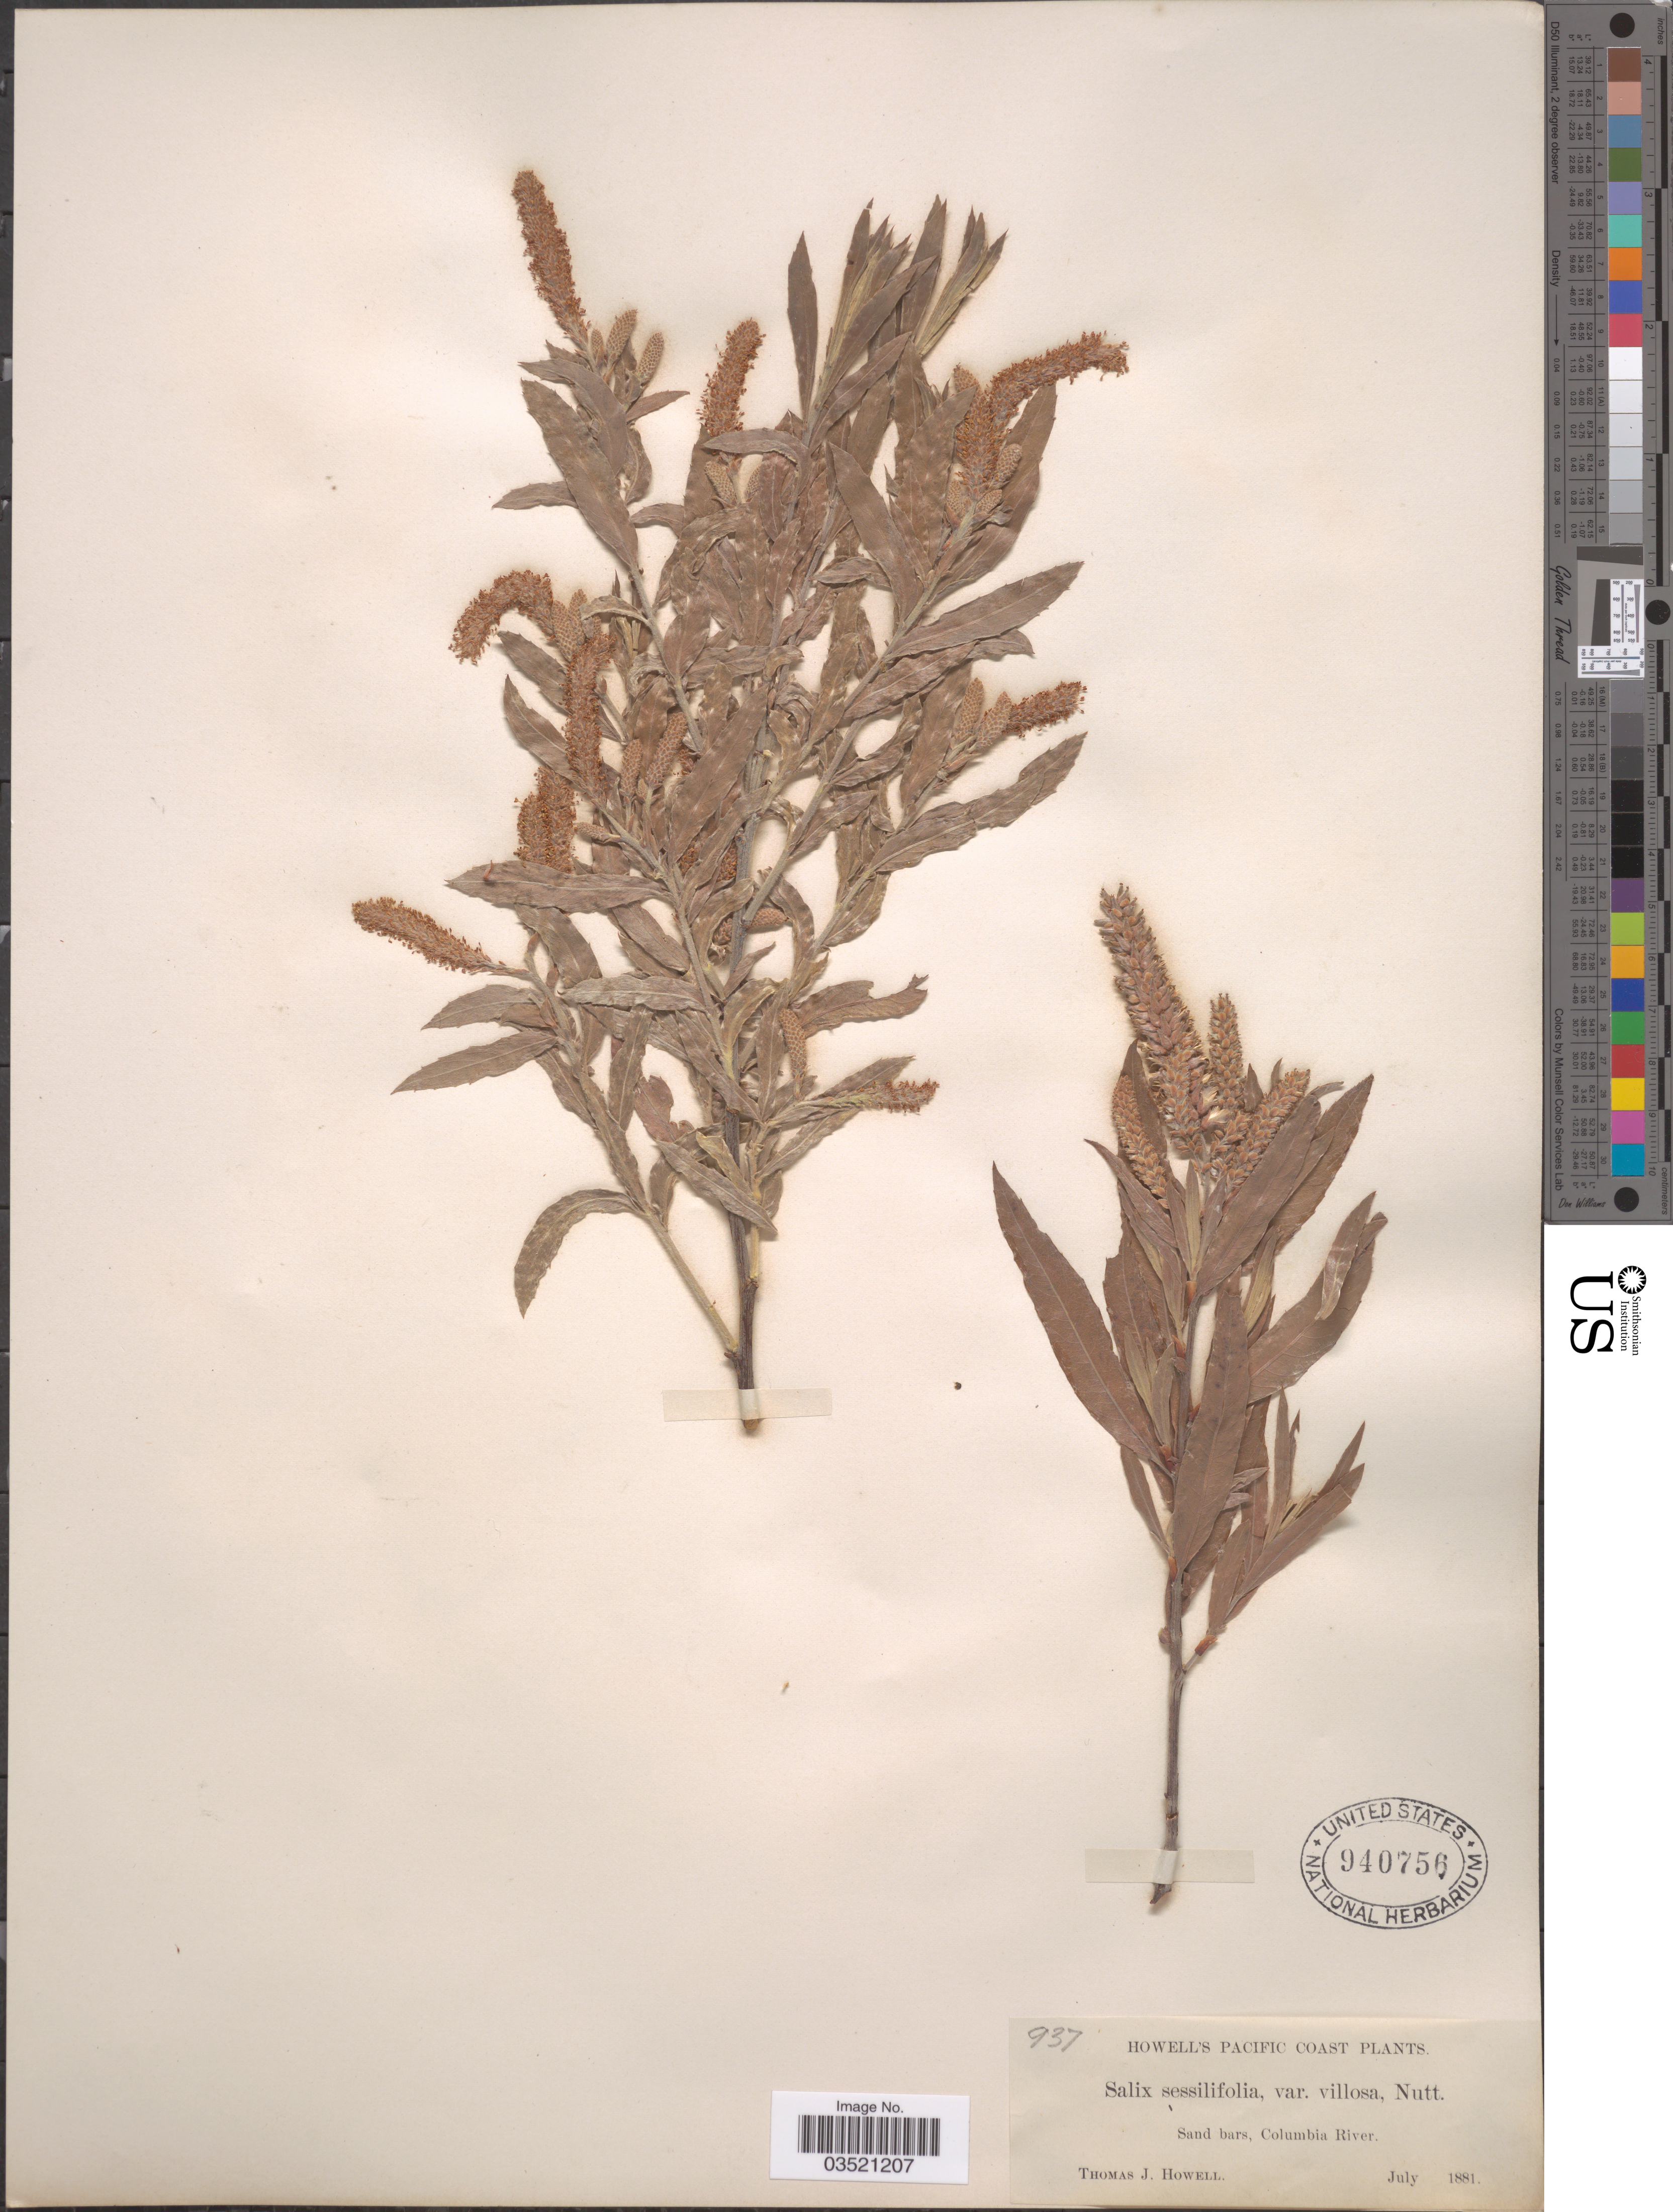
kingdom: Plantae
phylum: Tracheophyta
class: Magnoliopsida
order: Malpighiales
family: Salicaceae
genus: Salix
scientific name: Salix sessilifolia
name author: Nutt.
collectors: T. J. Howell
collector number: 937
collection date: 1881-07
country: United States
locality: Howell's Pacific Coast. Sand bars, Columbia River.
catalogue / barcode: US 940756